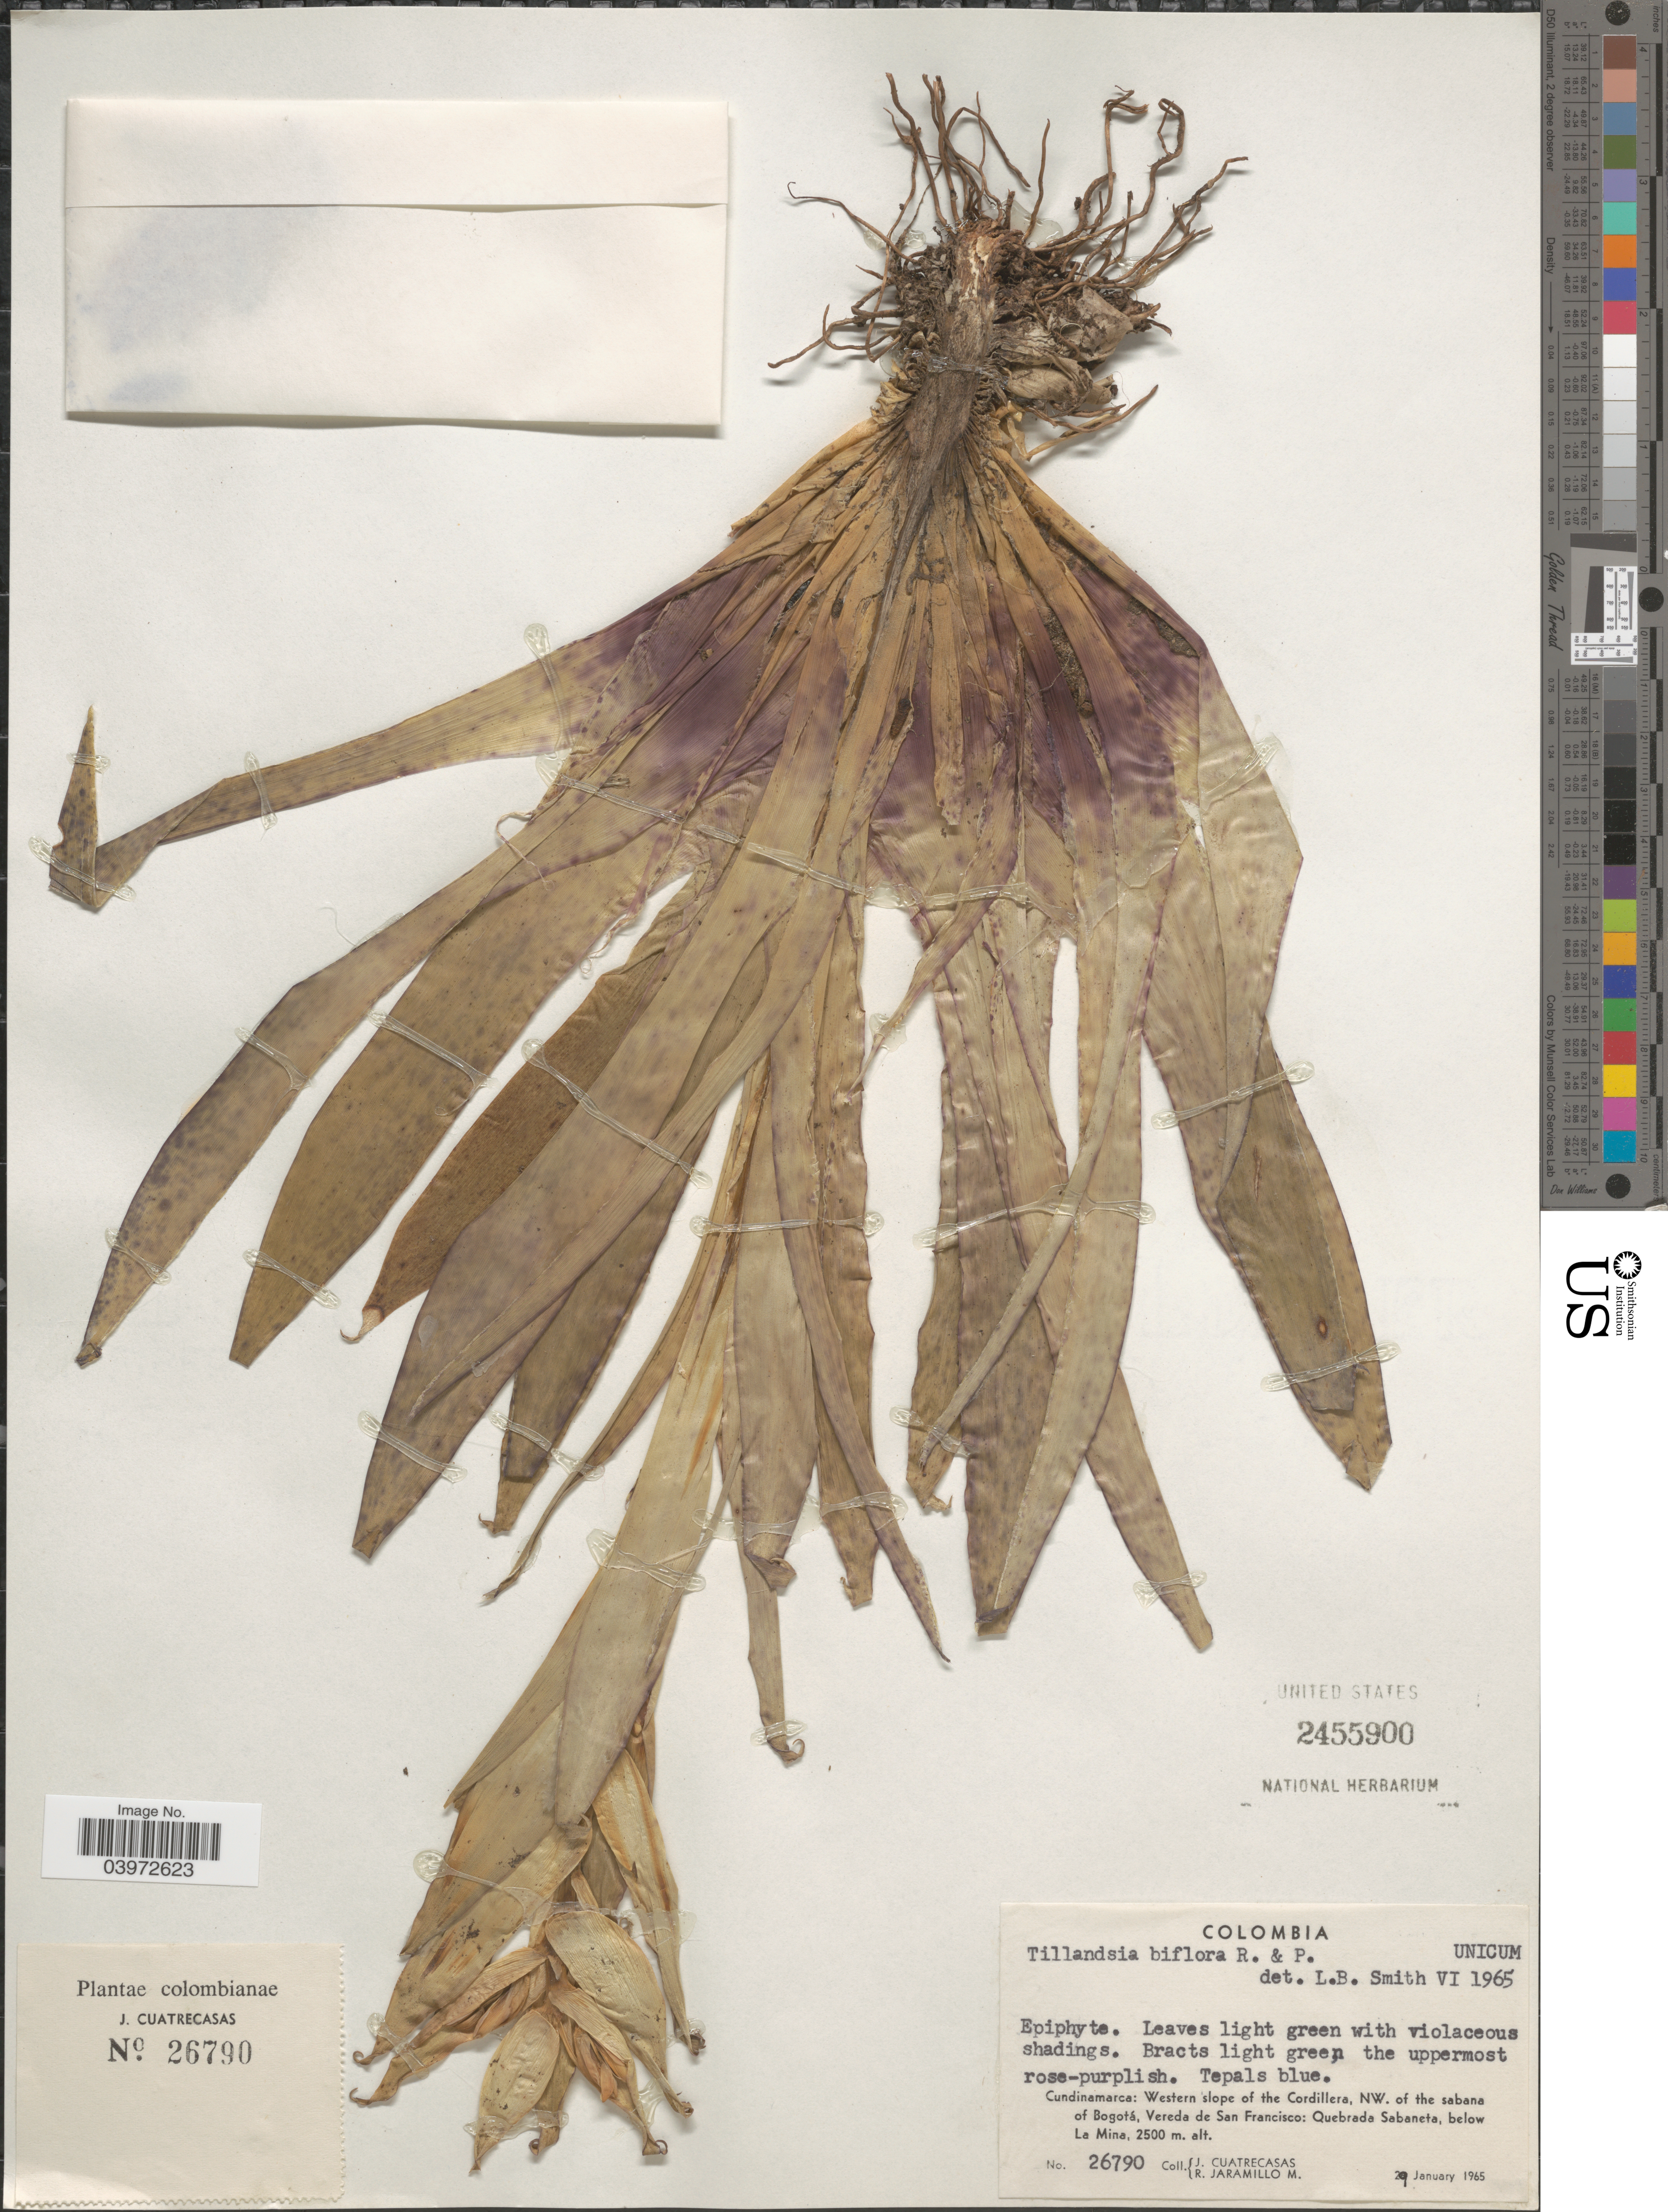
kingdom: Plantae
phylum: Tracheophyta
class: Liliopsida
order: Poales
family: Bromeliaceae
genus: Tillandsia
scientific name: Tillandsia biflora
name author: Ruiz & Pav.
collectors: J. Cuatrecasas & R. Jaramillo M.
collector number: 26790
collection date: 1965-01-29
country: Colombia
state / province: Cundinamarca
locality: Western slope of the Cordillera, NW. of the sabana of Bogotá, Vereda de San Francisco: Quebrada Sabaneta, below La Mina.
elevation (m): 2500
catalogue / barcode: US 2455900